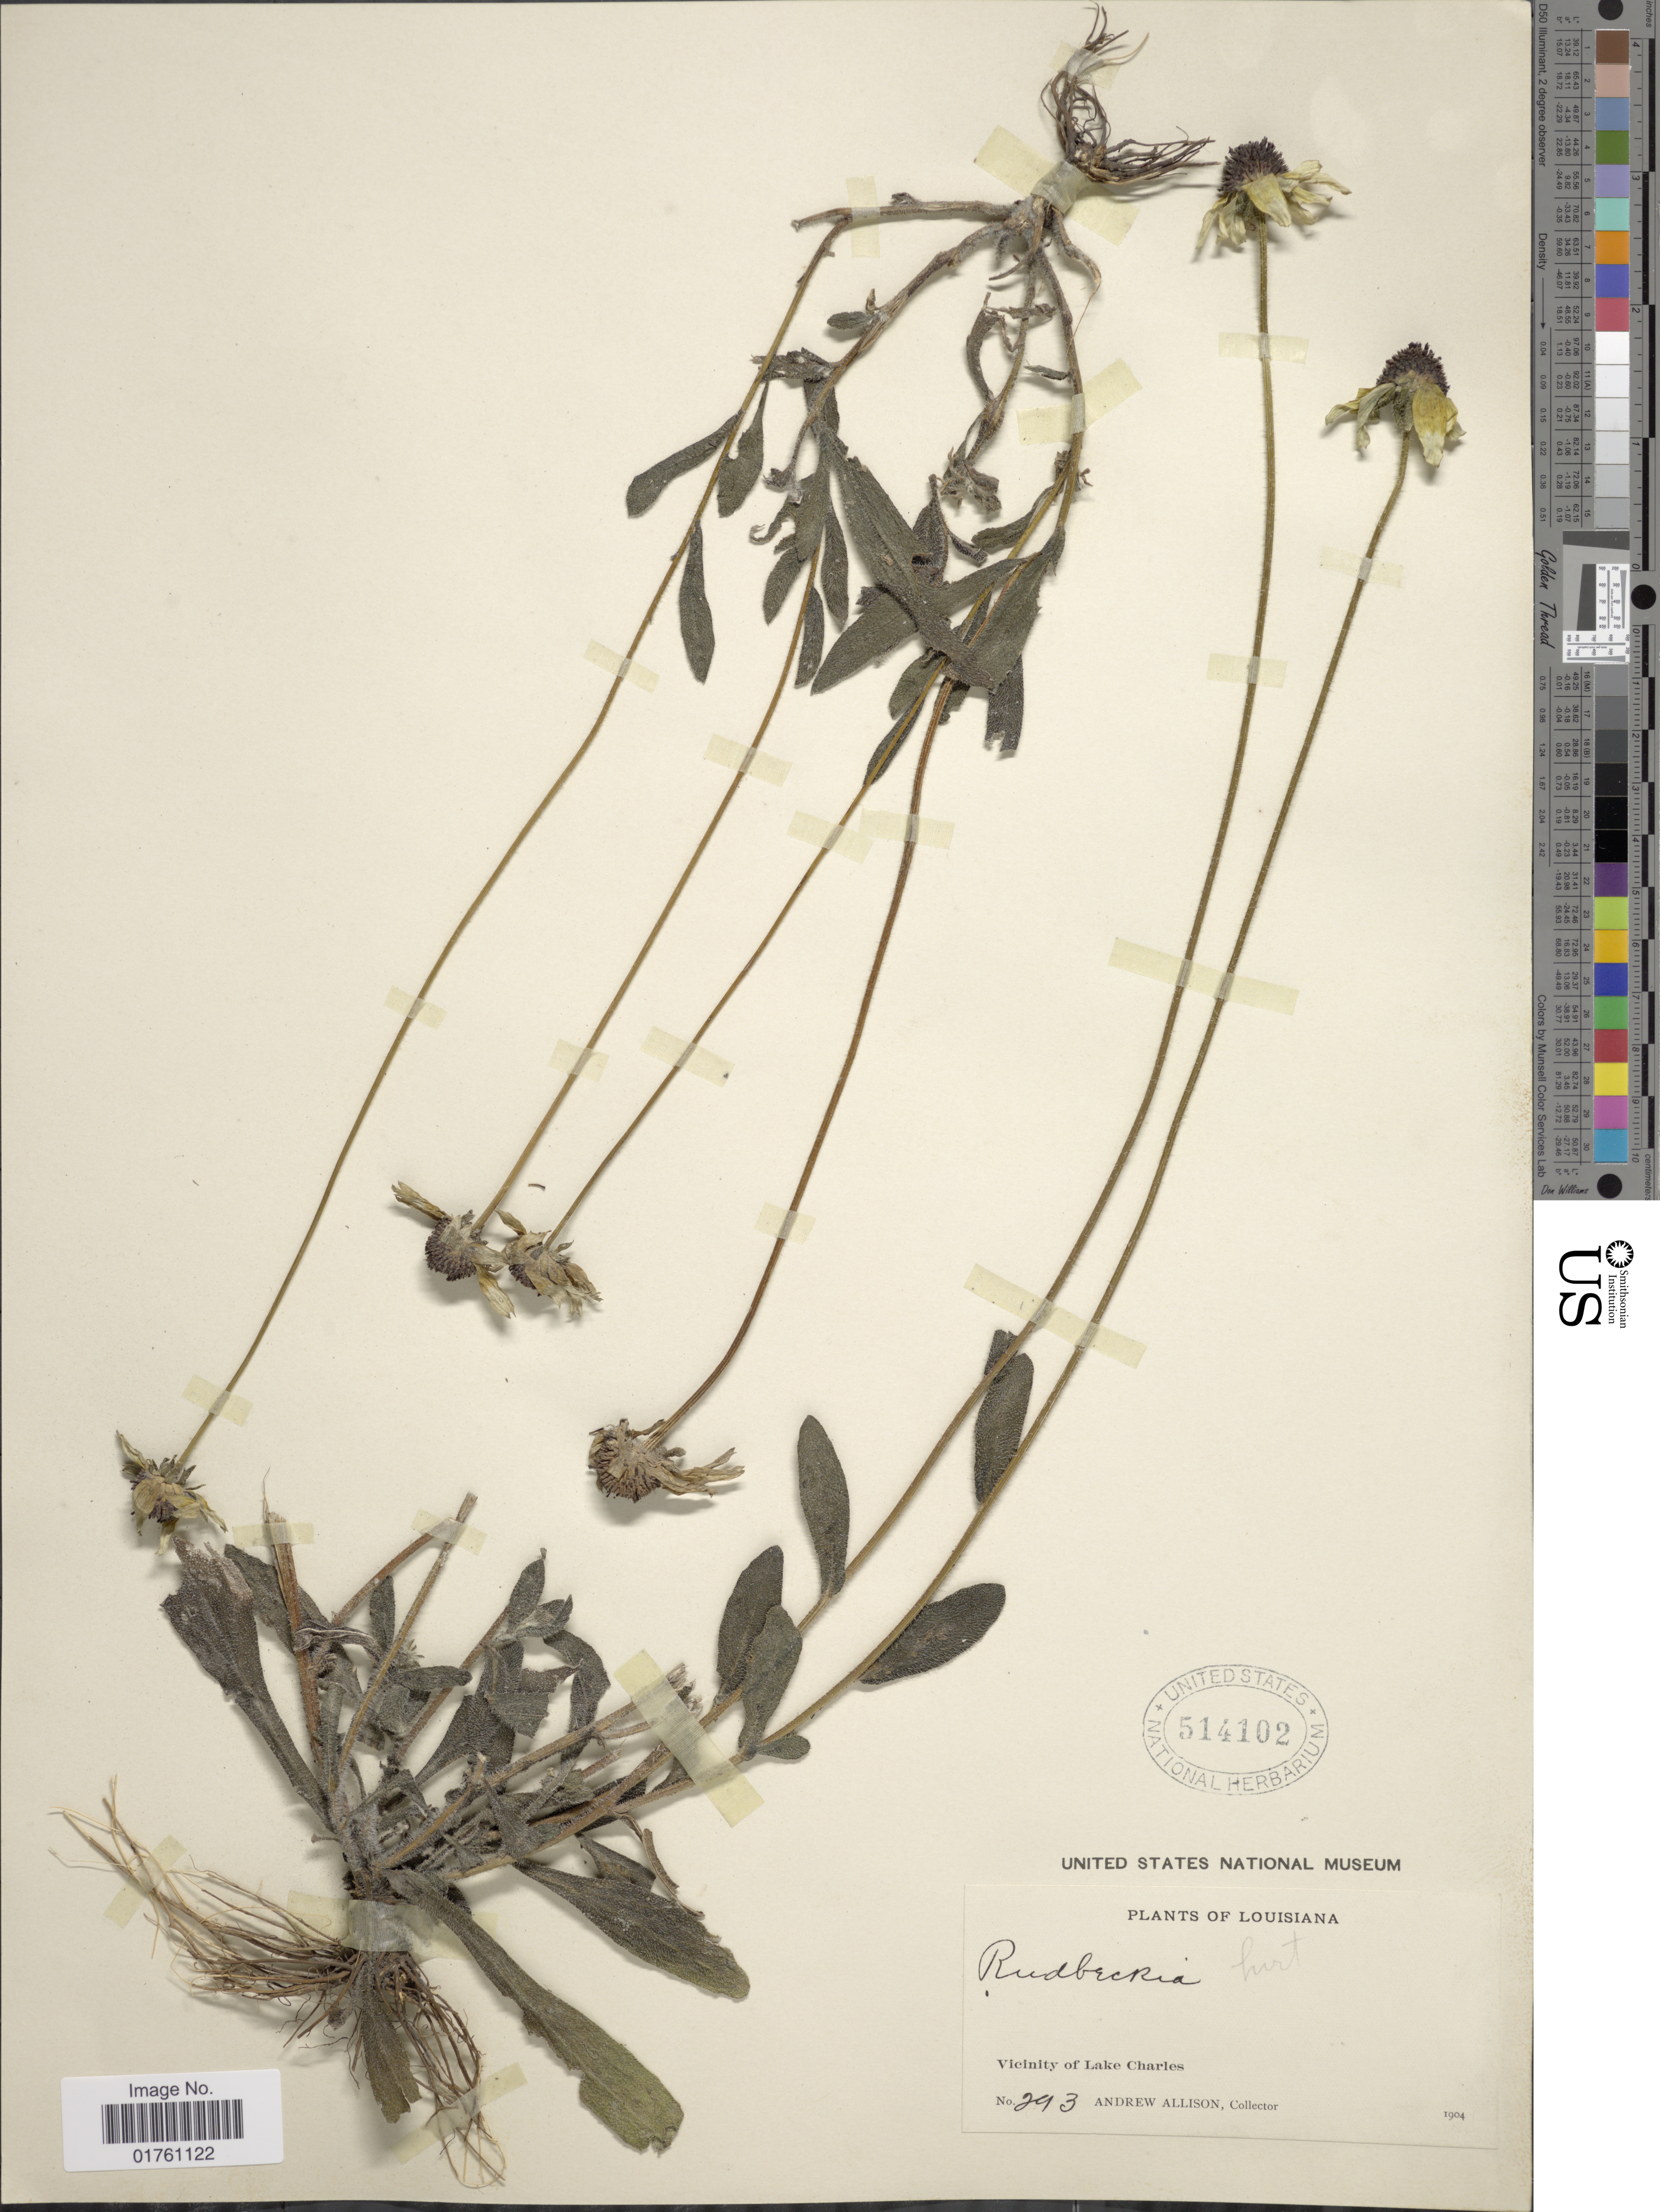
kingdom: Plantae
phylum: Tracheophyta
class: Magnoliopsida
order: Asterales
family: Asteraceae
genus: Rudbeckia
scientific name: Rudbeckia hirta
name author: L.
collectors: A. Allison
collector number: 293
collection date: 1904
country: United States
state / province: Louisiana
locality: Vicinity of Lake Charles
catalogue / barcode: US 514102